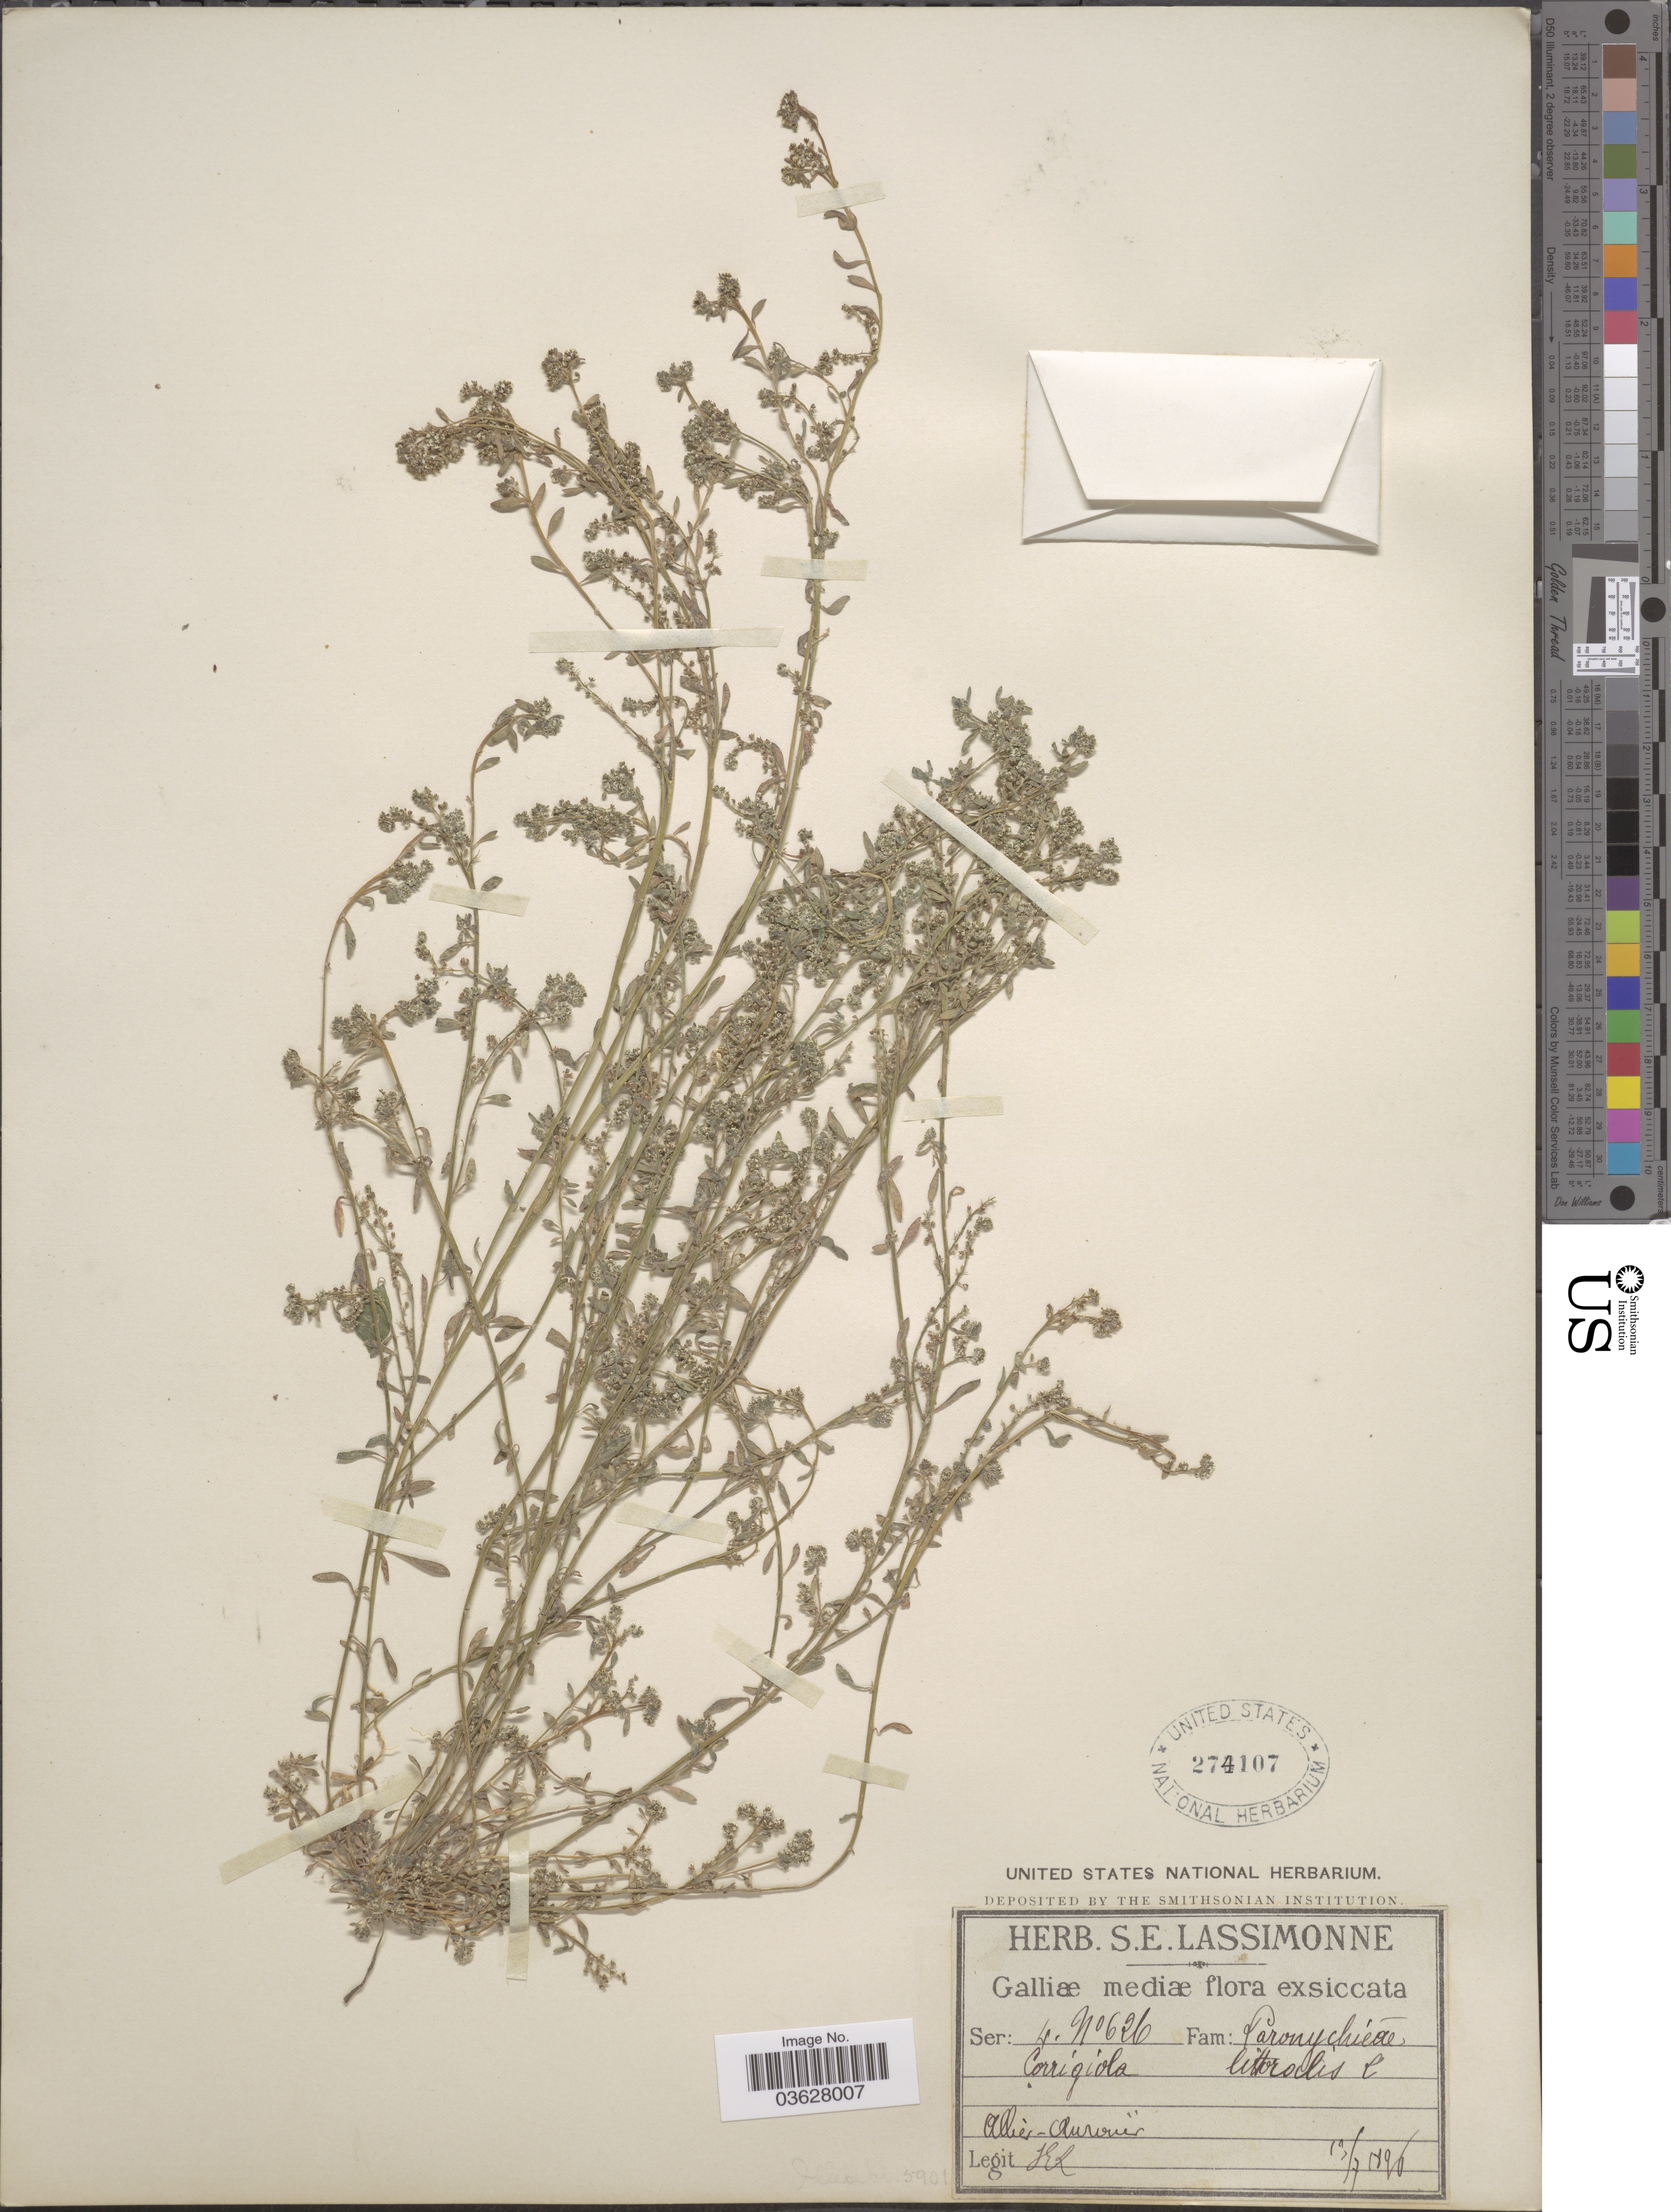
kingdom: Plantae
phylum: Tracheophyta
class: Magnoliopsida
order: Caryophyllales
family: Caryophyllaceae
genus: Corrigiola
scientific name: Corrigiola litoralis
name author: L.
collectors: S. Lassimonne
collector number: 626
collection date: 1896-07-13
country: France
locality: Galliæ mediæ. Allier-Aurouër.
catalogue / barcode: US 274107